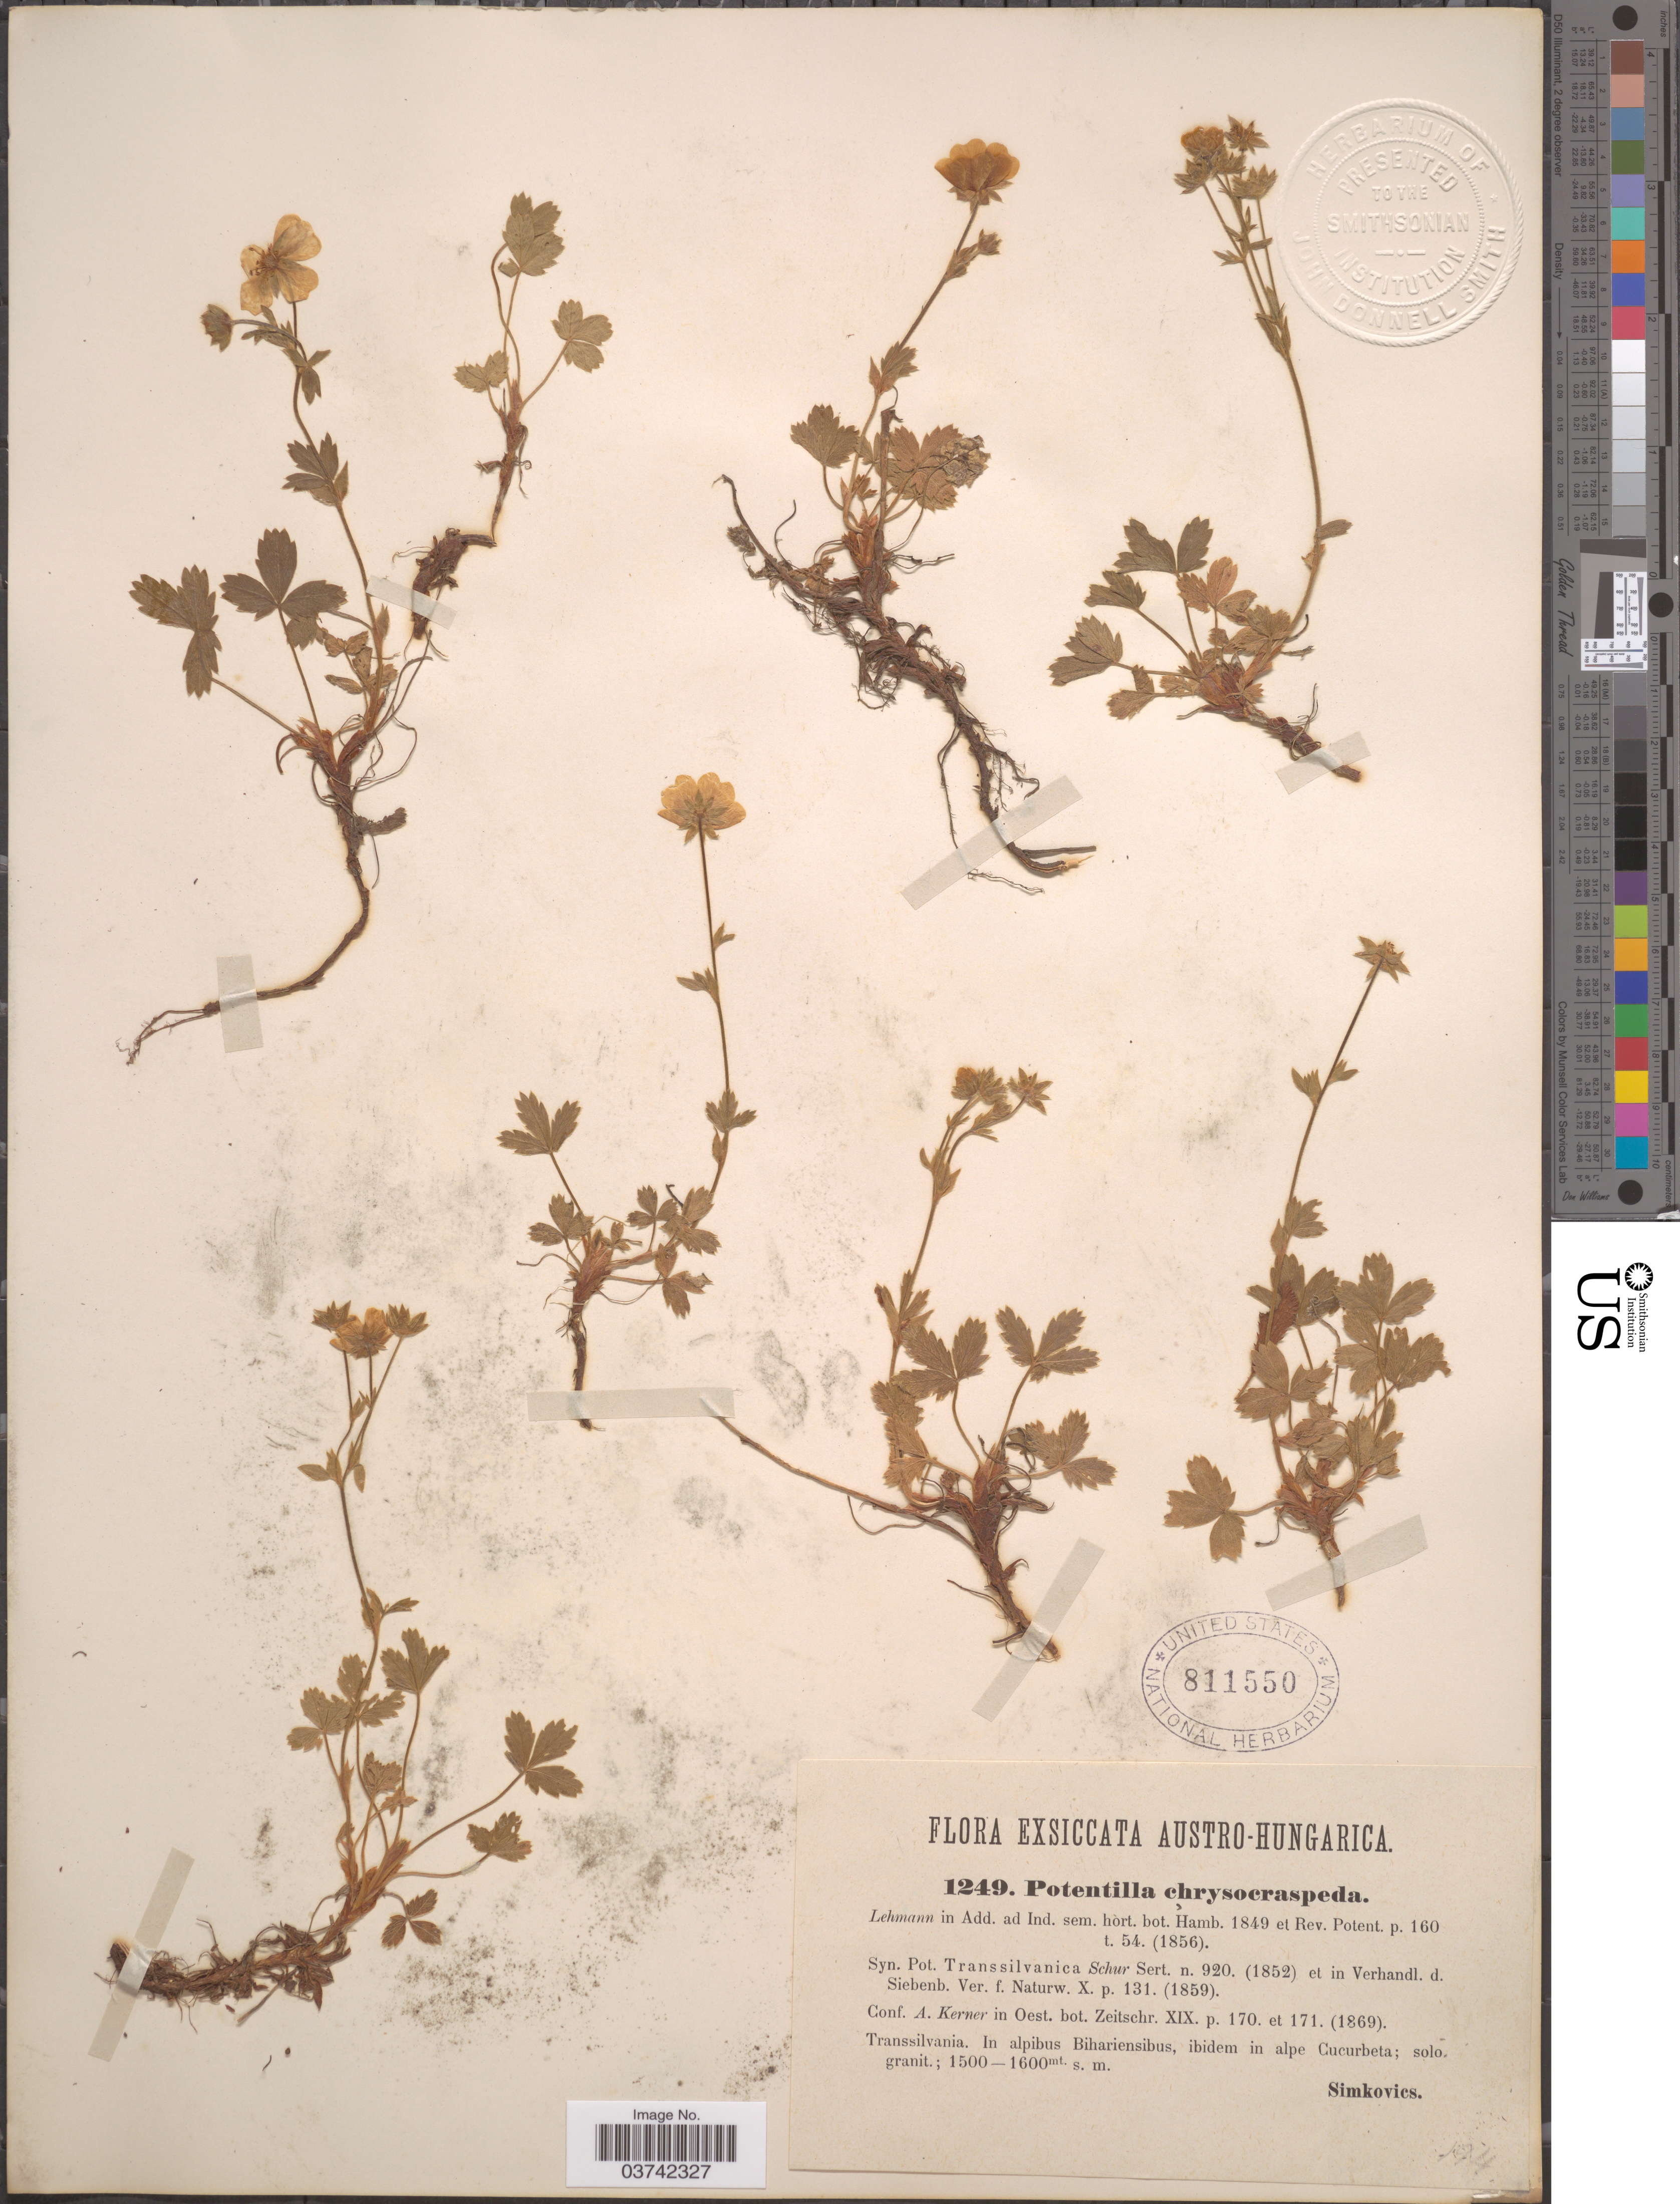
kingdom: Plantae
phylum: Tracheophyta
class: Magnoliopsida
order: Rosales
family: Rosaceae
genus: Potentilla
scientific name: Potentilla chrysocraspeda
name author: Lehm.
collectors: -. Simkovics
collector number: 1249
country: Romania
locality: Austro-Hungarica. Transsilvania. In alpibus Bihariensibus, ibidem in alpe Cucurbeta.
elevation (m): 1500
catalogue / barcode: US 811550